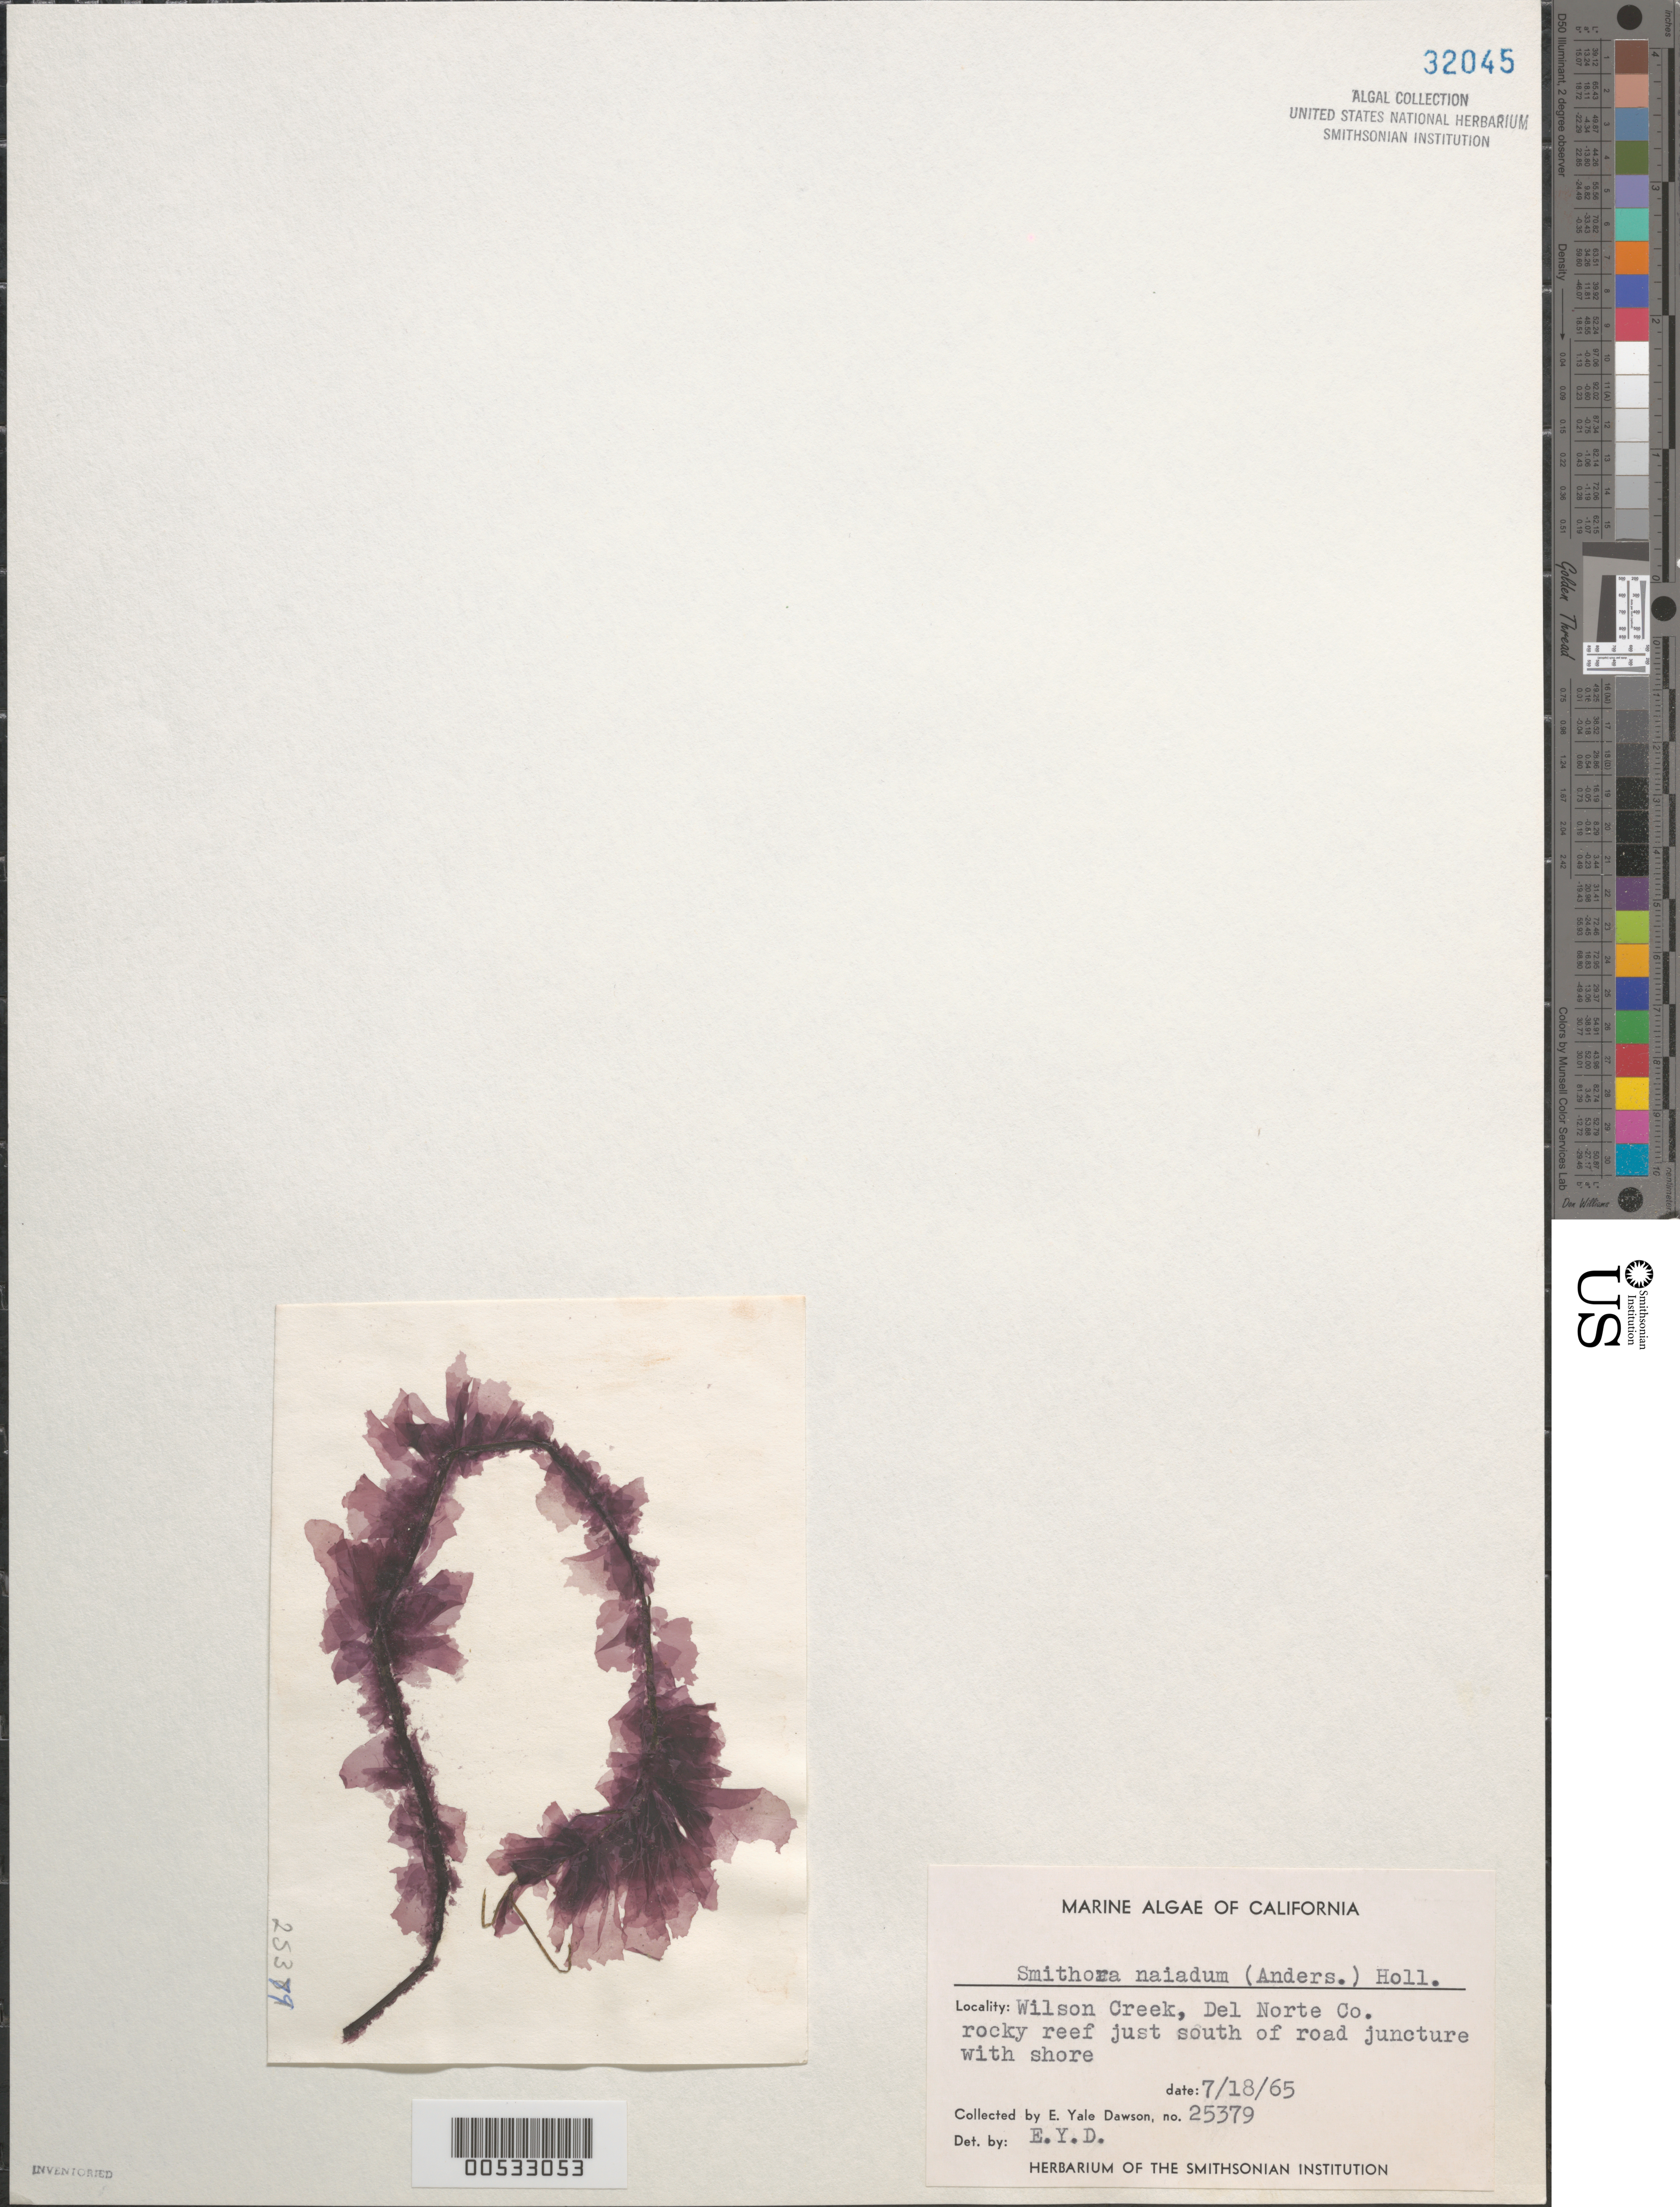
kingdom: Plantae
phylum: Rhodophyta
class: Compsopogonophyceae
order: Erythropeltidales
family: Erythrotrichiaceae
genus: Smithora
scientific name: Smithora naiadum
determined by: Dawson, E. Y.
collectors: E. Y. Dawson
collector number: EYD 25379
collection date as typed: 18 Jul 1965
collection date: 1965-07-18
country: United States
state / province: California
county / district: Del Norte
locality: Wilson Creek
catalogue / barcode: US 32045